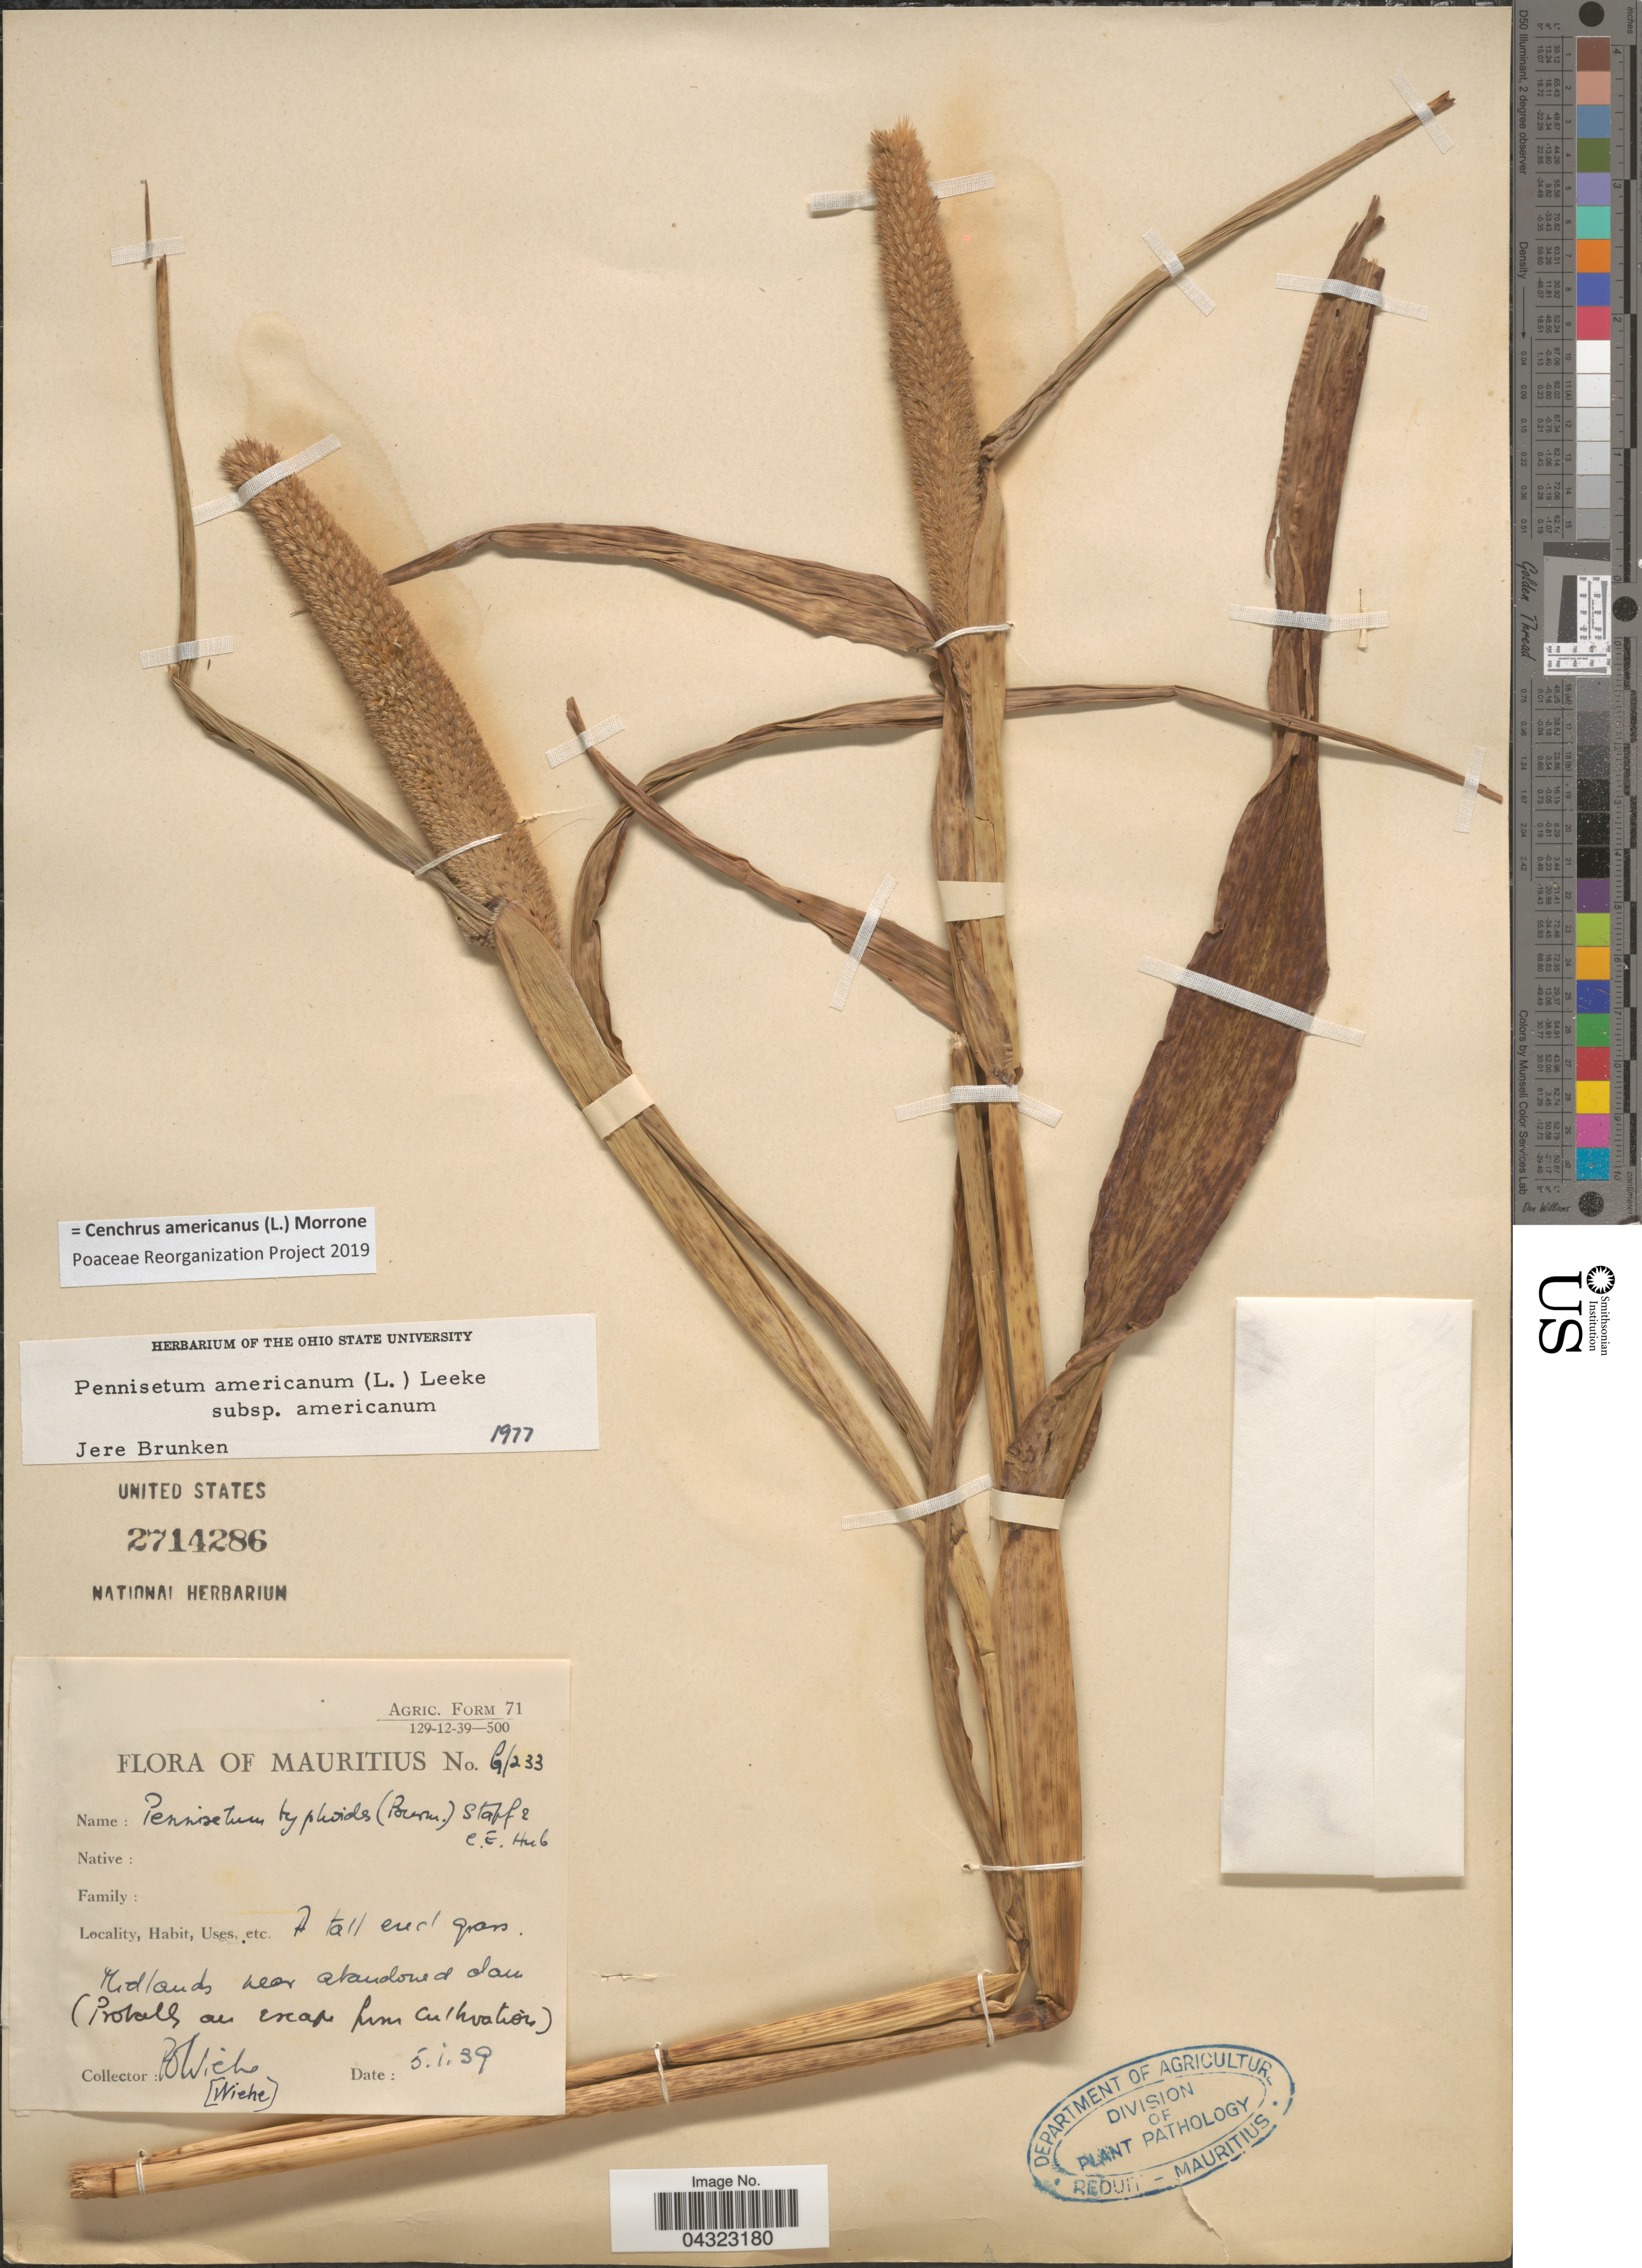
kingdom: Plantae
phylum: Tracheophyta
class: Liliopsida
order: Poales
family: Poaceae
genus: Cenchrus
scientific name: Cenchrus americanus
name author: (L.) Morrone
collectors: P. Wiehe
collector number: G/233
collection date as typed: Transcribed d/m/y: 5/1/39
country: Mauritius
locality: Midlands near abandoned dam.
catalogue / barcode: US 2714286